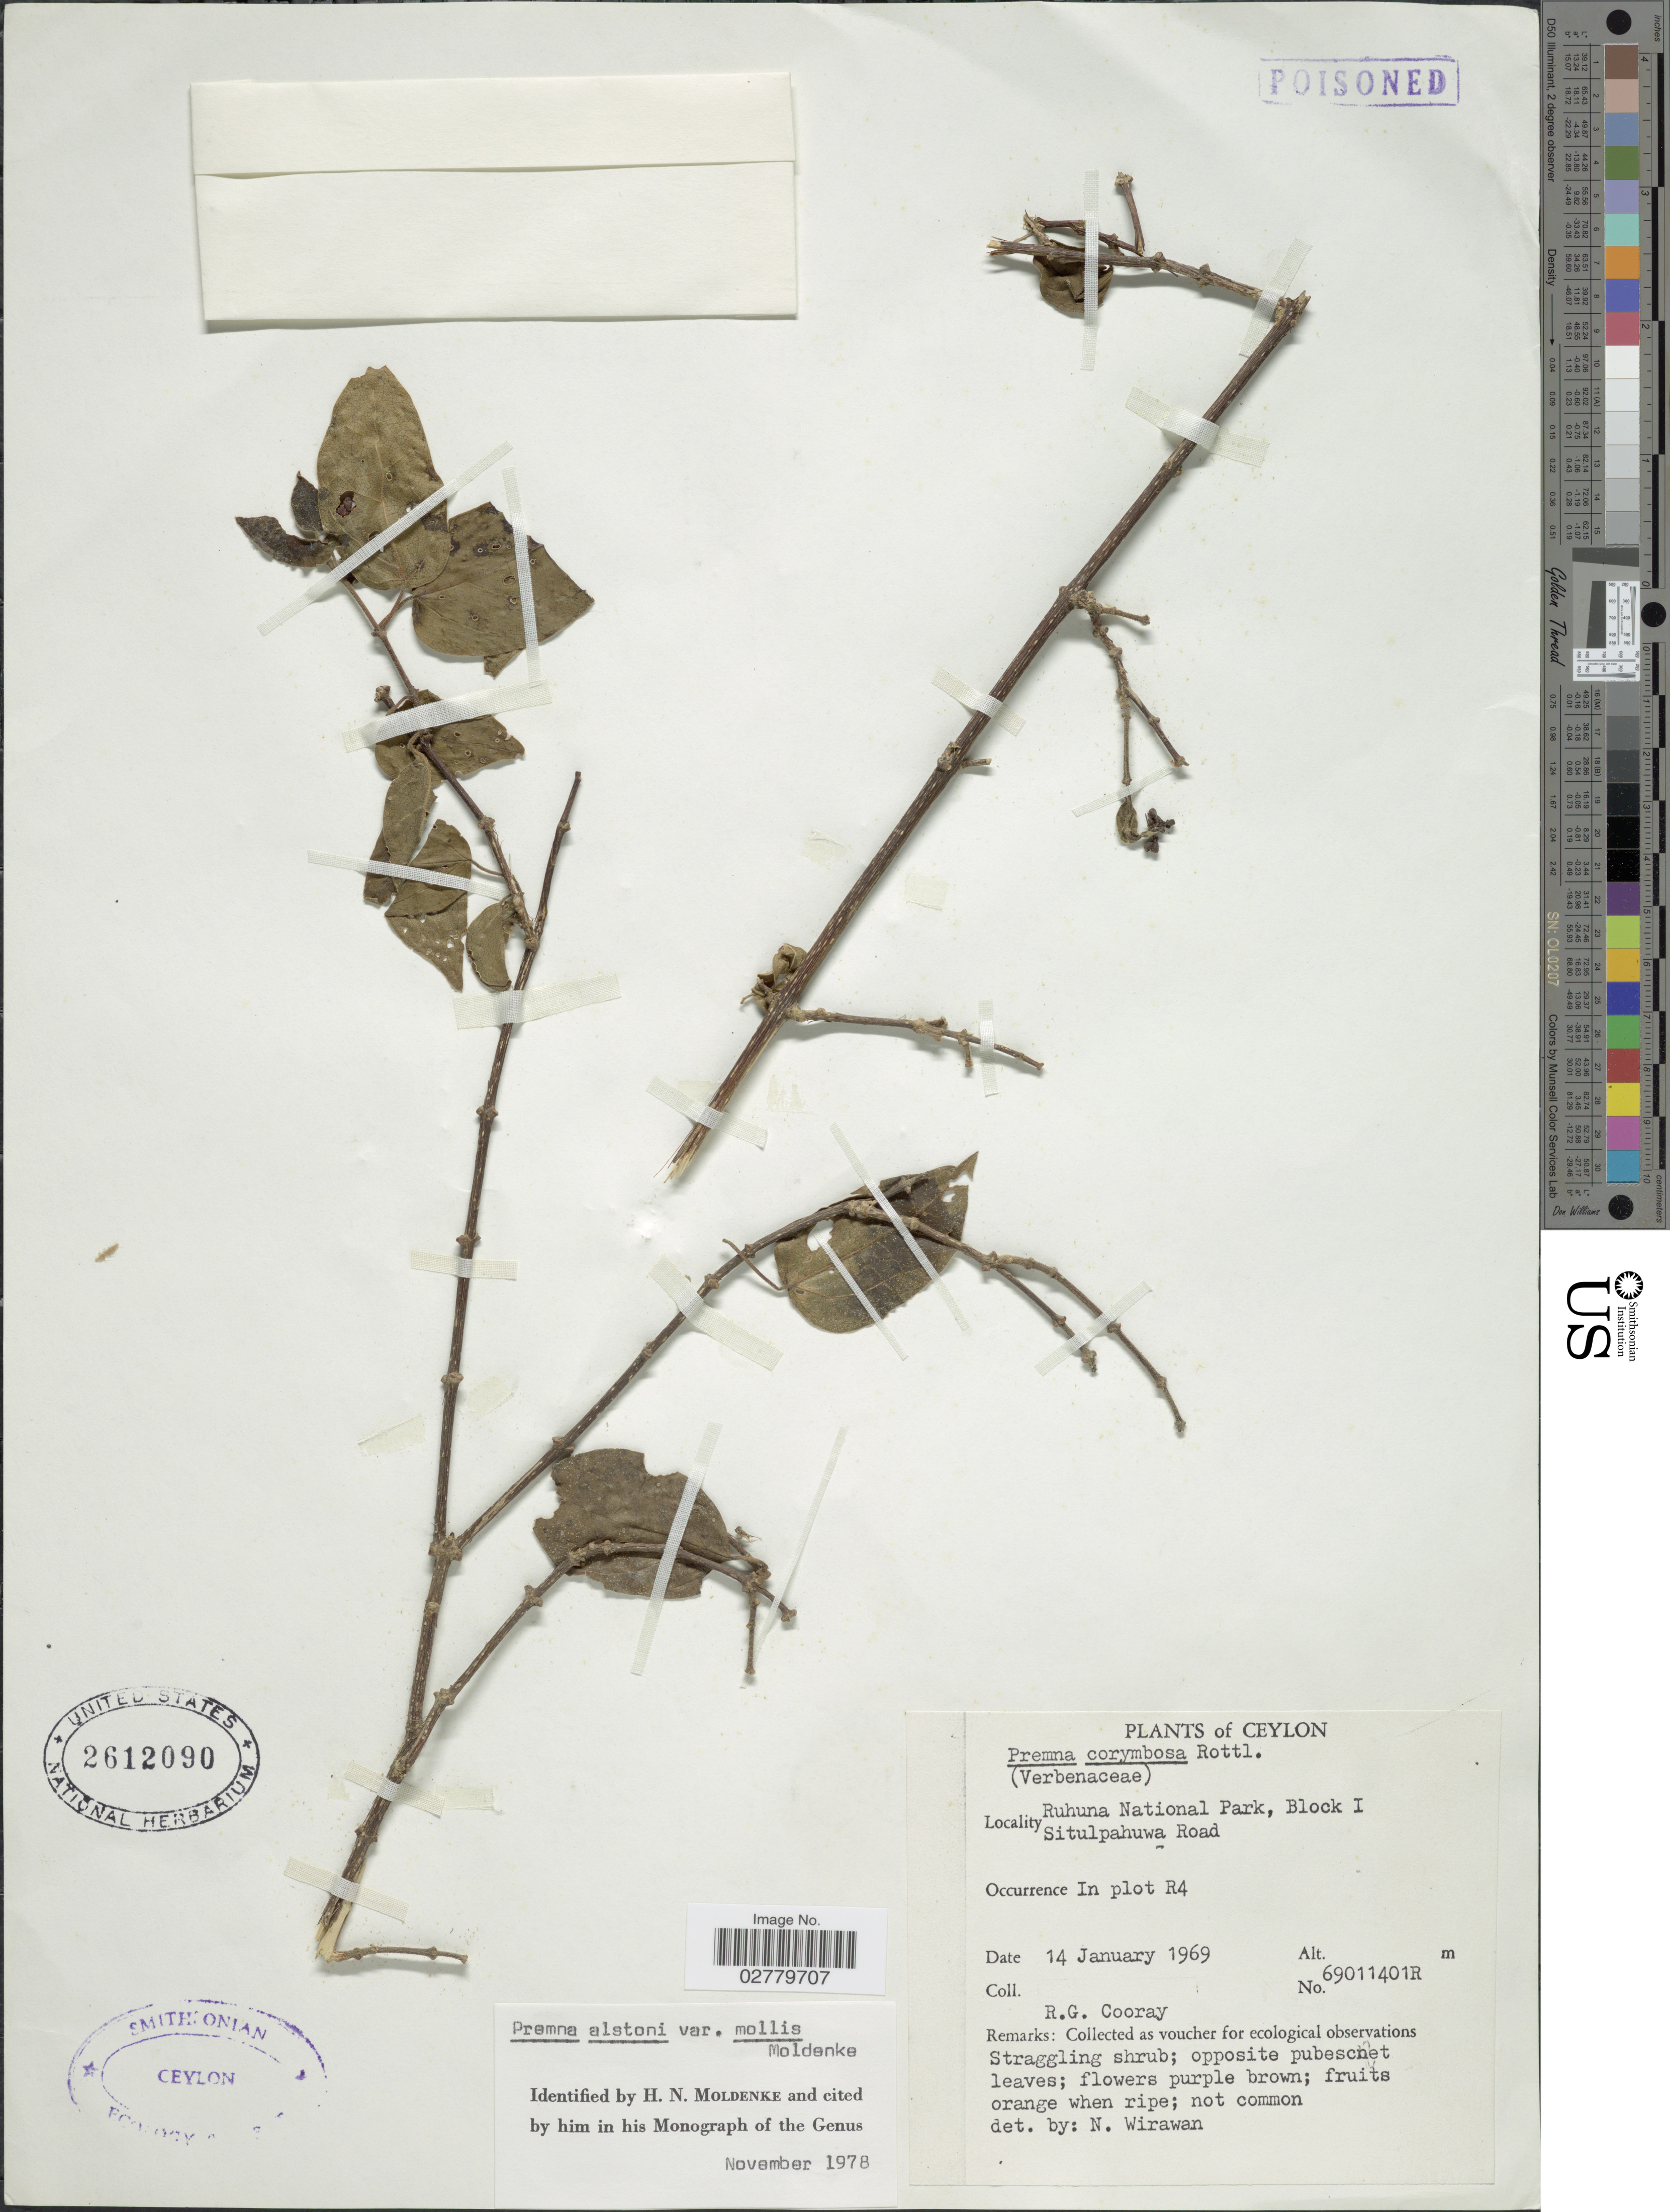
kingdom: Plantae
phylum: Tracheophyta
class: Magnoliopsida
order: Lamiales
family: Lamiaceae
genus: Premna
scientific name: Premna alstonii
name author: Moldenke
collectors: R. Cooray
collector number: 69011401R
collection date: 1969-01-14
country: Sri Lanka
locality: Ceylon. Ruhuna National Park, Block I Situlpahuwa Road. In plot R4.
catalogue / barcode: US 2612090